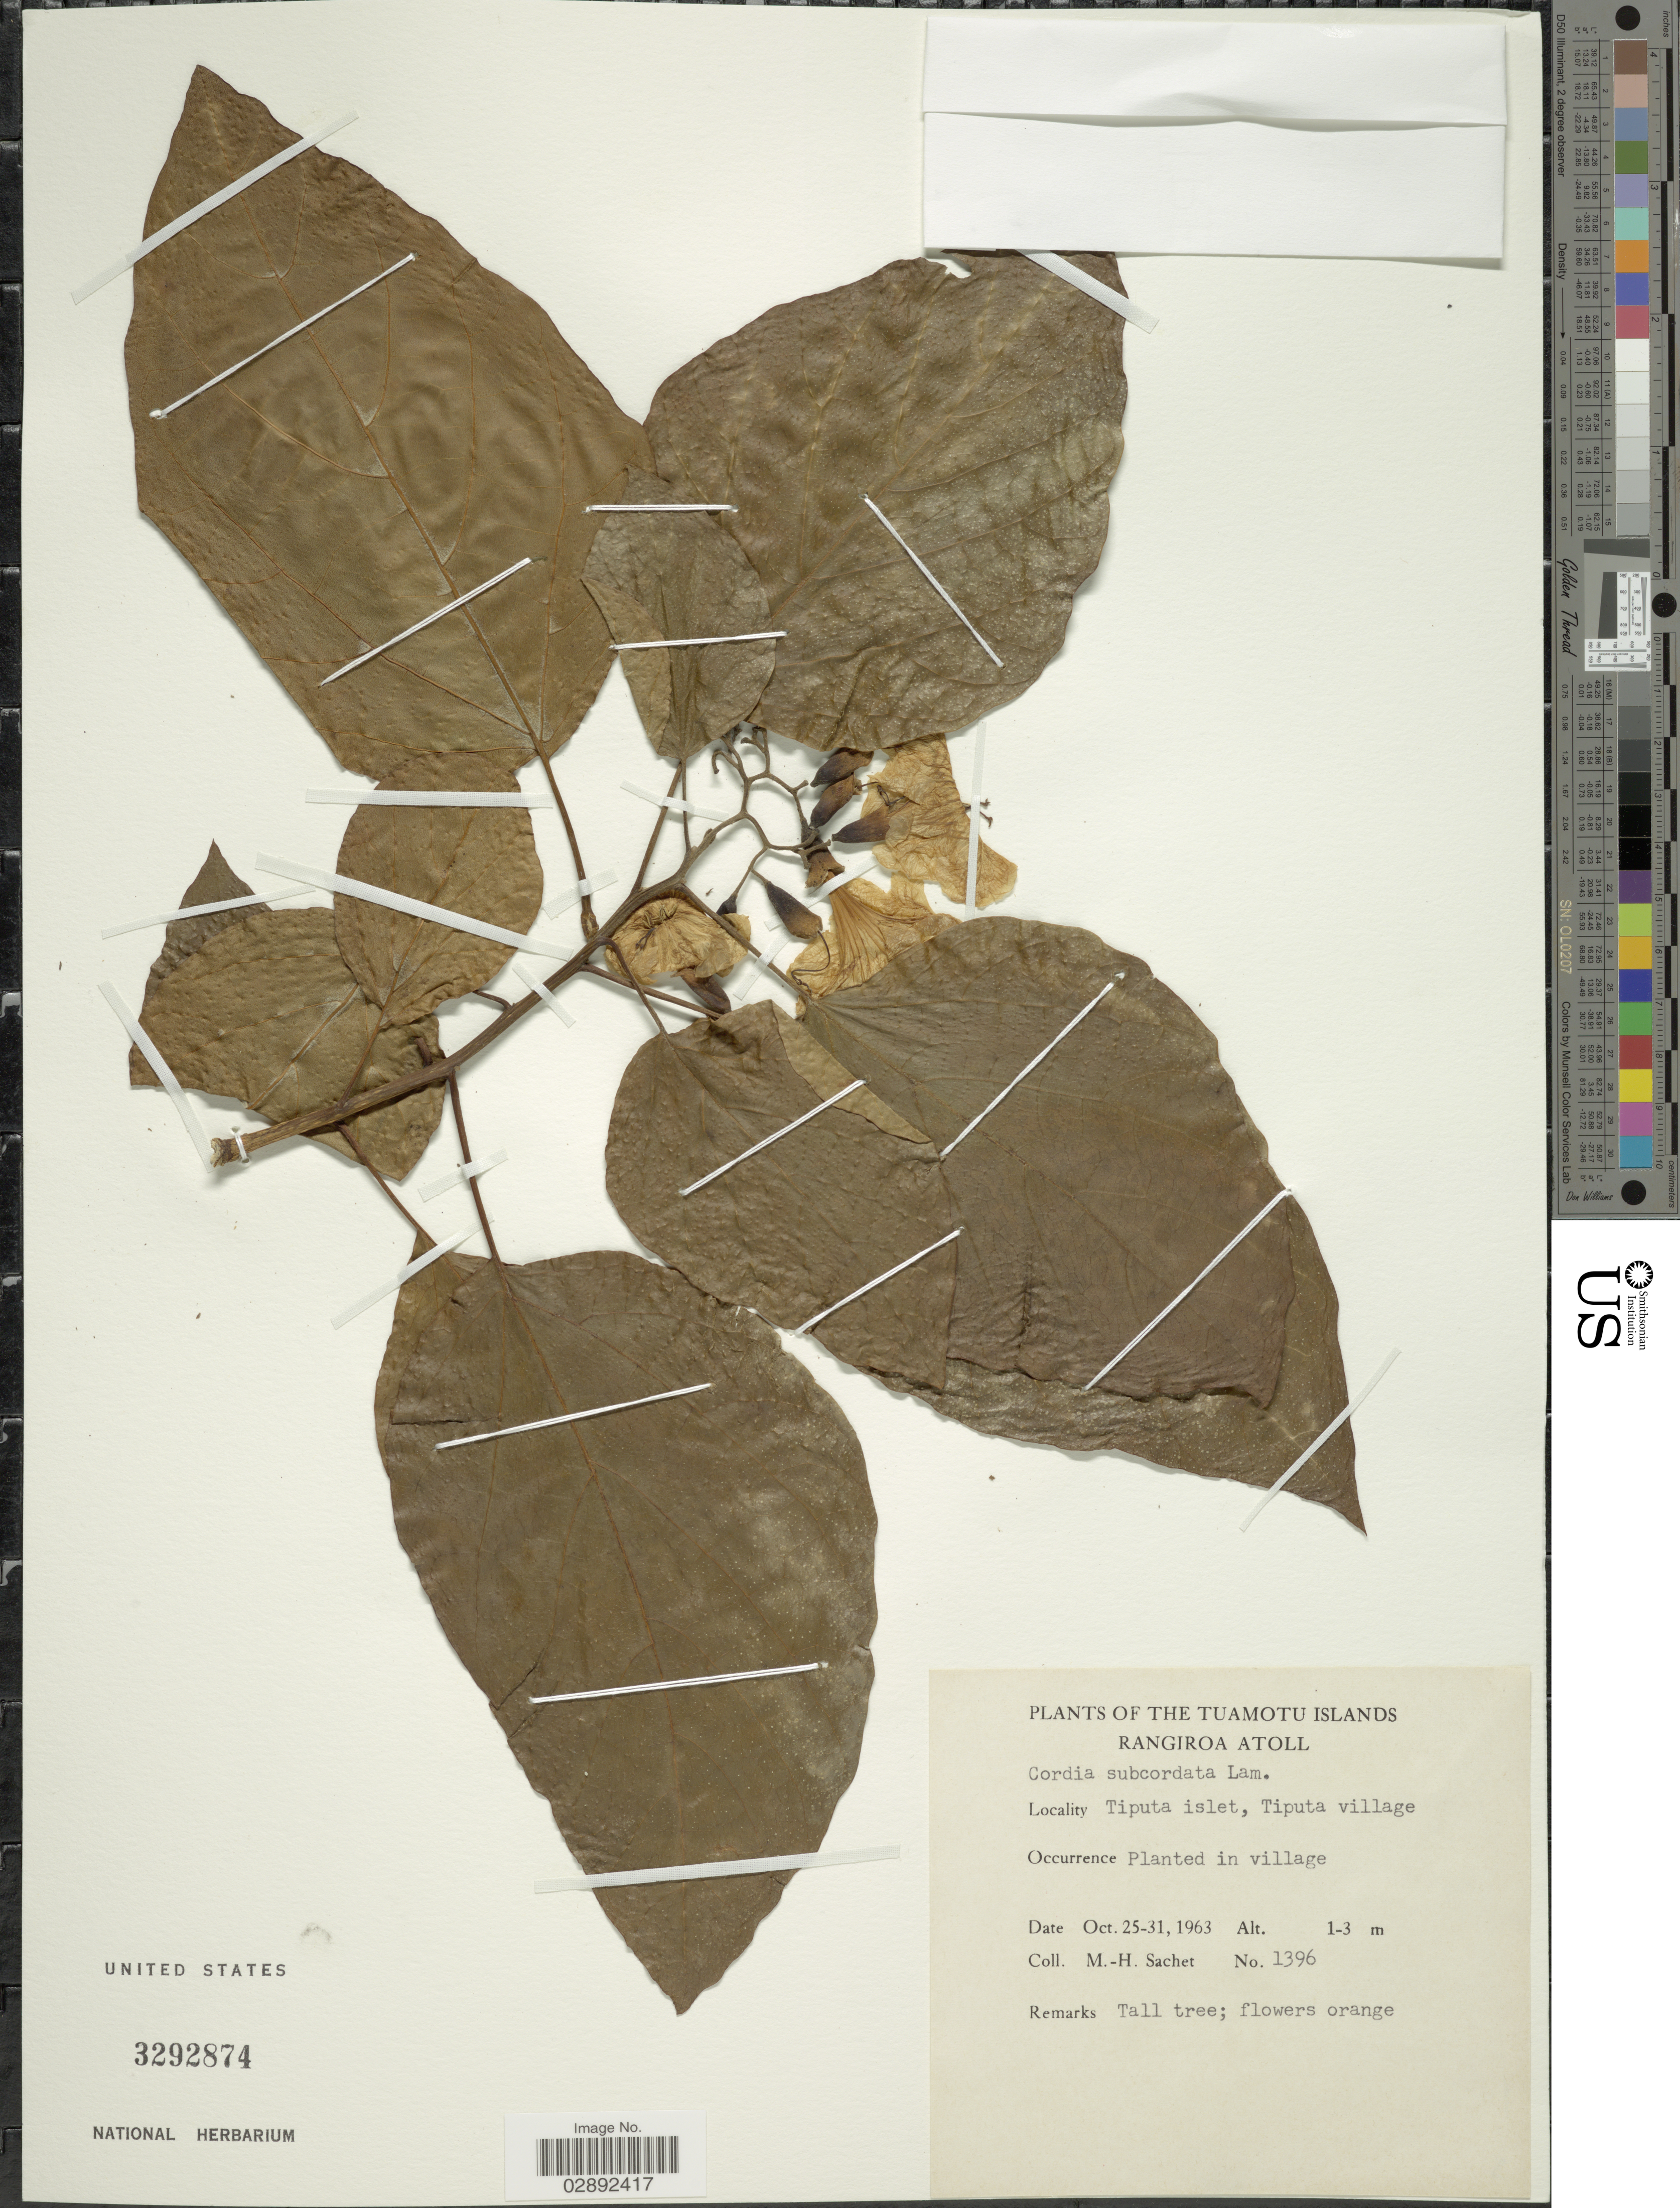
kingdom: Plantae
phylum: Tracheophyta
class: Magnoliopsida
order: Boraginales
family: Cordiaceae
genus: Cordia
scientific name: Cordia subcordata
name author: Lam.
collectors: M.-H. Sachet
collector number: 1396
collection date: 1963-10-25/1963-10-31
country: French Polynesia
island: Rangiroa [Deans] Atoll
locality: Tuamotu Islands. Rangiroa Atoll. Tiputa islet, Tiputa village.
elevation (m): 1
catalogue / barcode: US 3292874